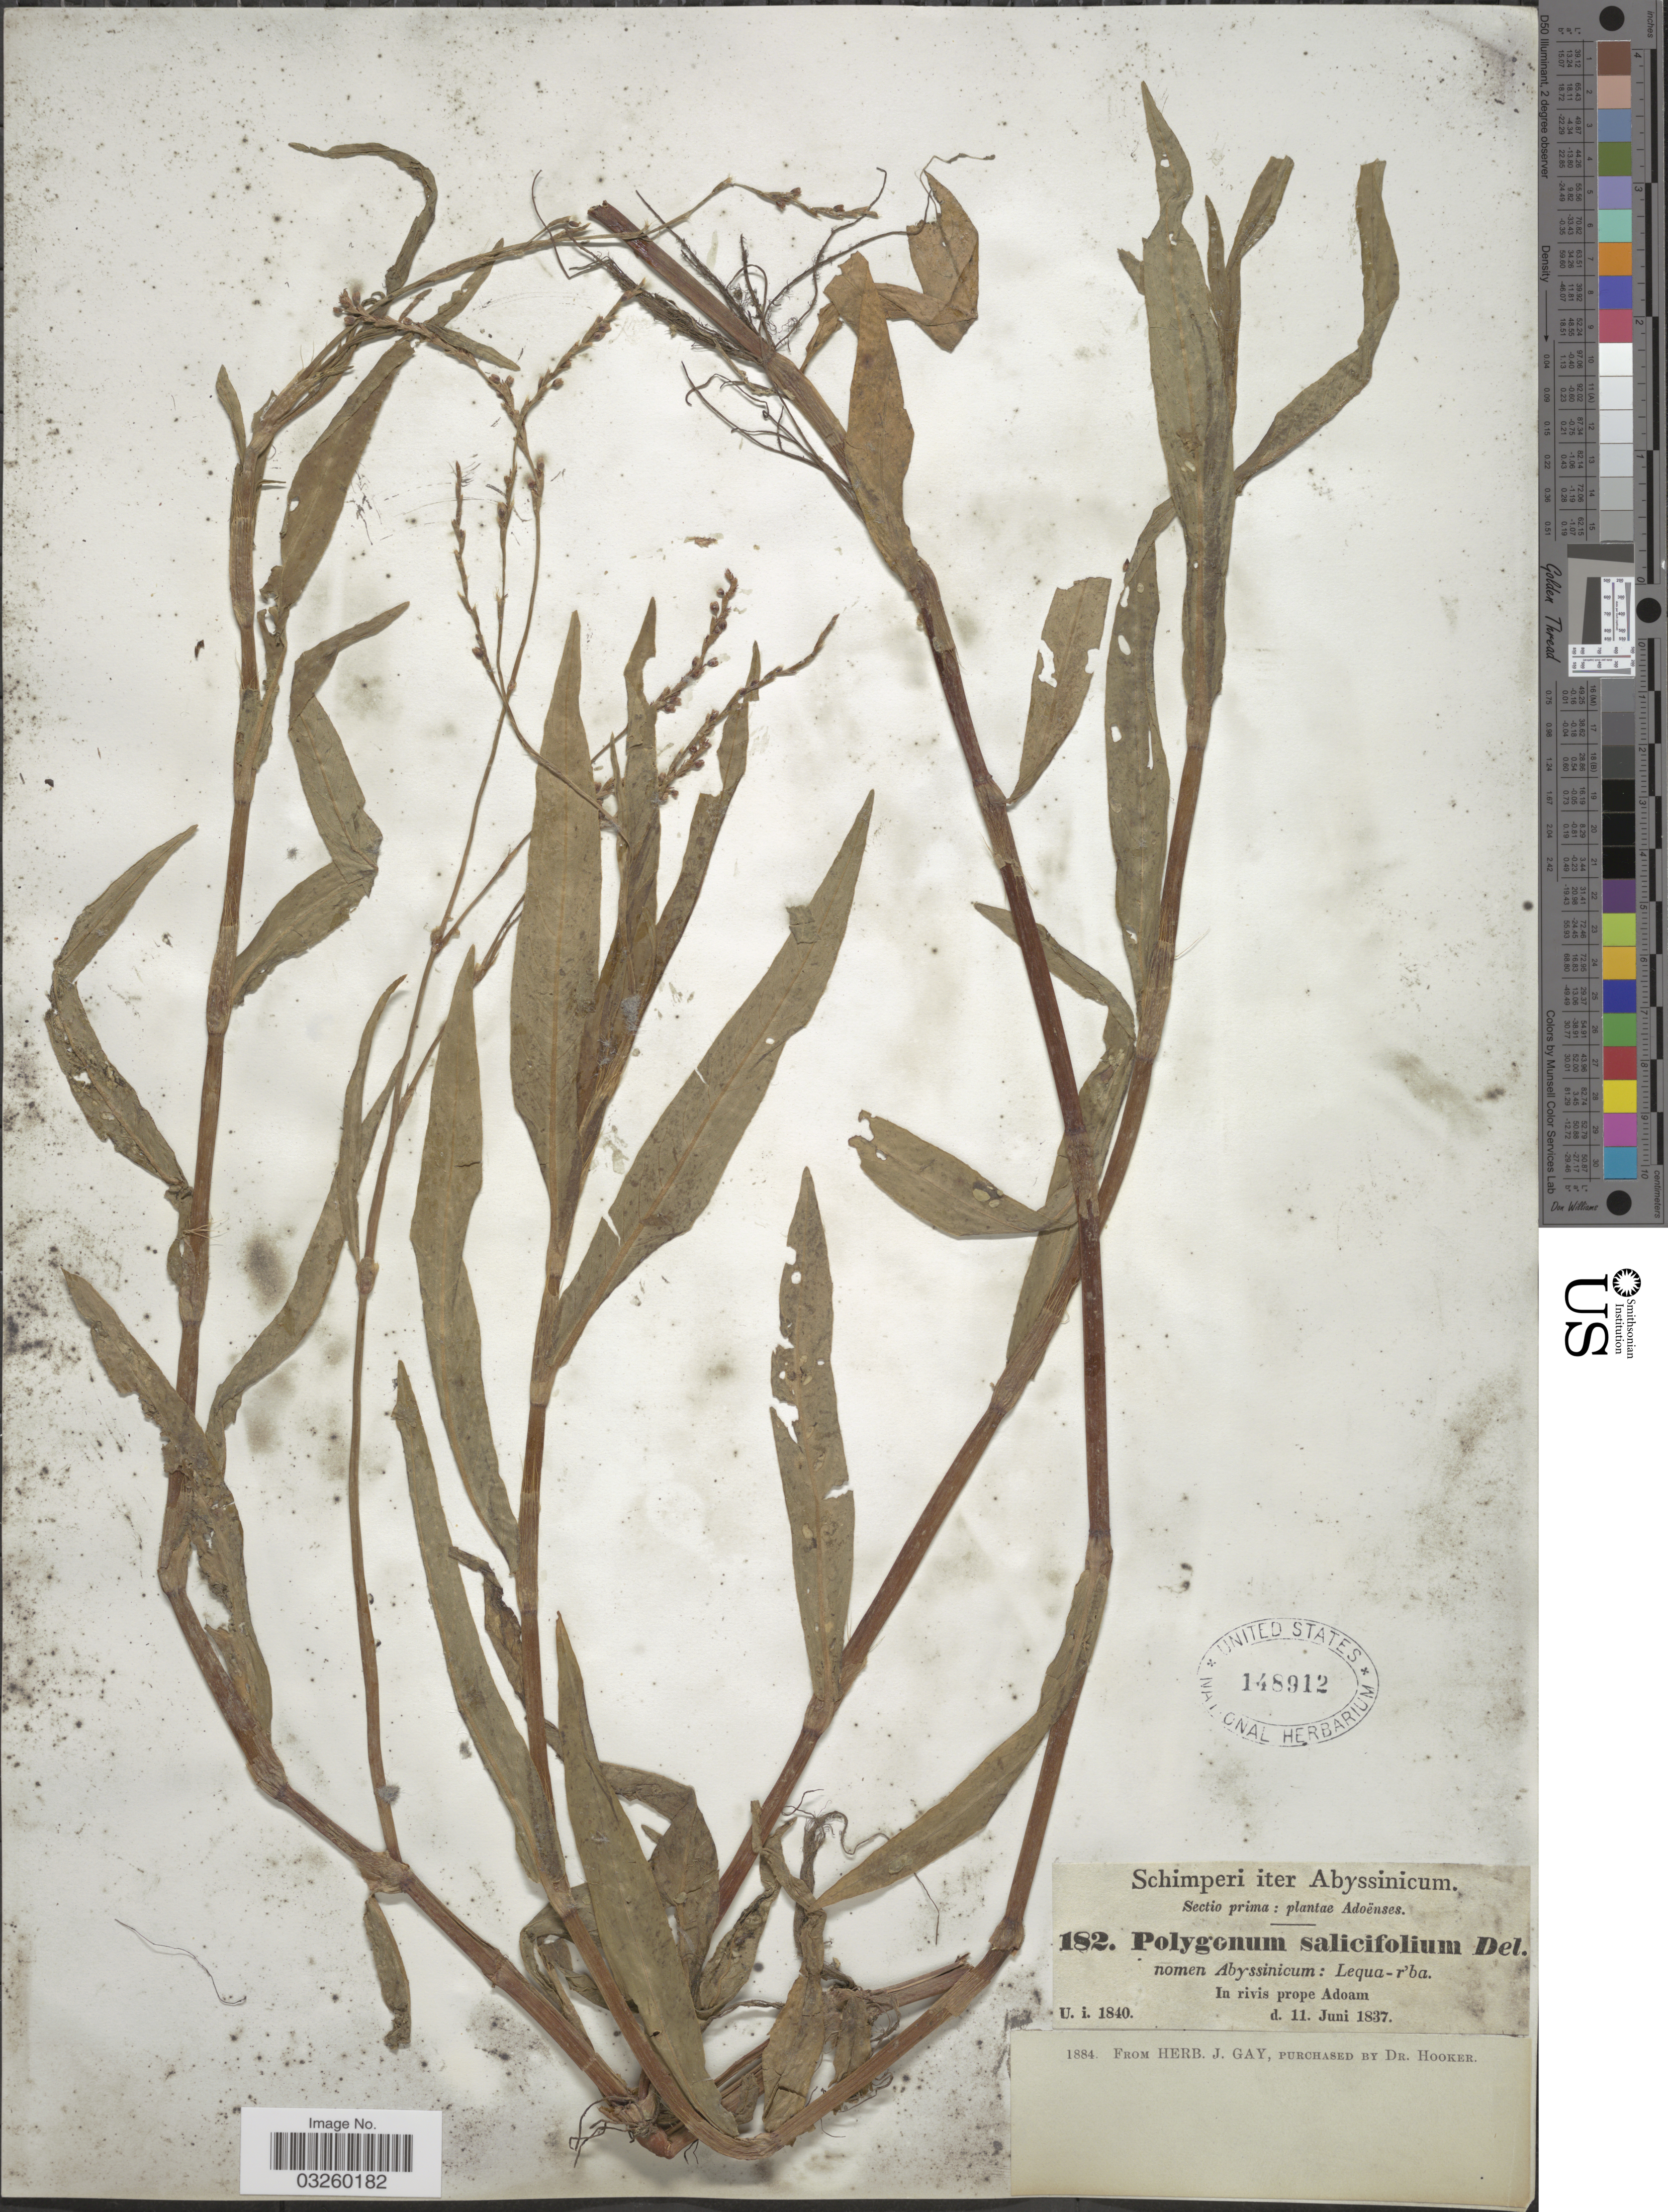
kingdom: Plantae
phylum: Tracheophyta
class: Magnoliopsida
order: Caryophyllales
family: Polygonaceae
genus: Polygonum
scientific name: Polygonum salicifolium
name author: Brouss. ex Willd.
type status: Type Collection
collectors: -. Schimper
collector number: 182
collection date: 1837-06-11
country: Ethiopia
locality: Abyssinicum. Adoënses. In rivis prope Adoam.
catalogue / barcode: US 148912